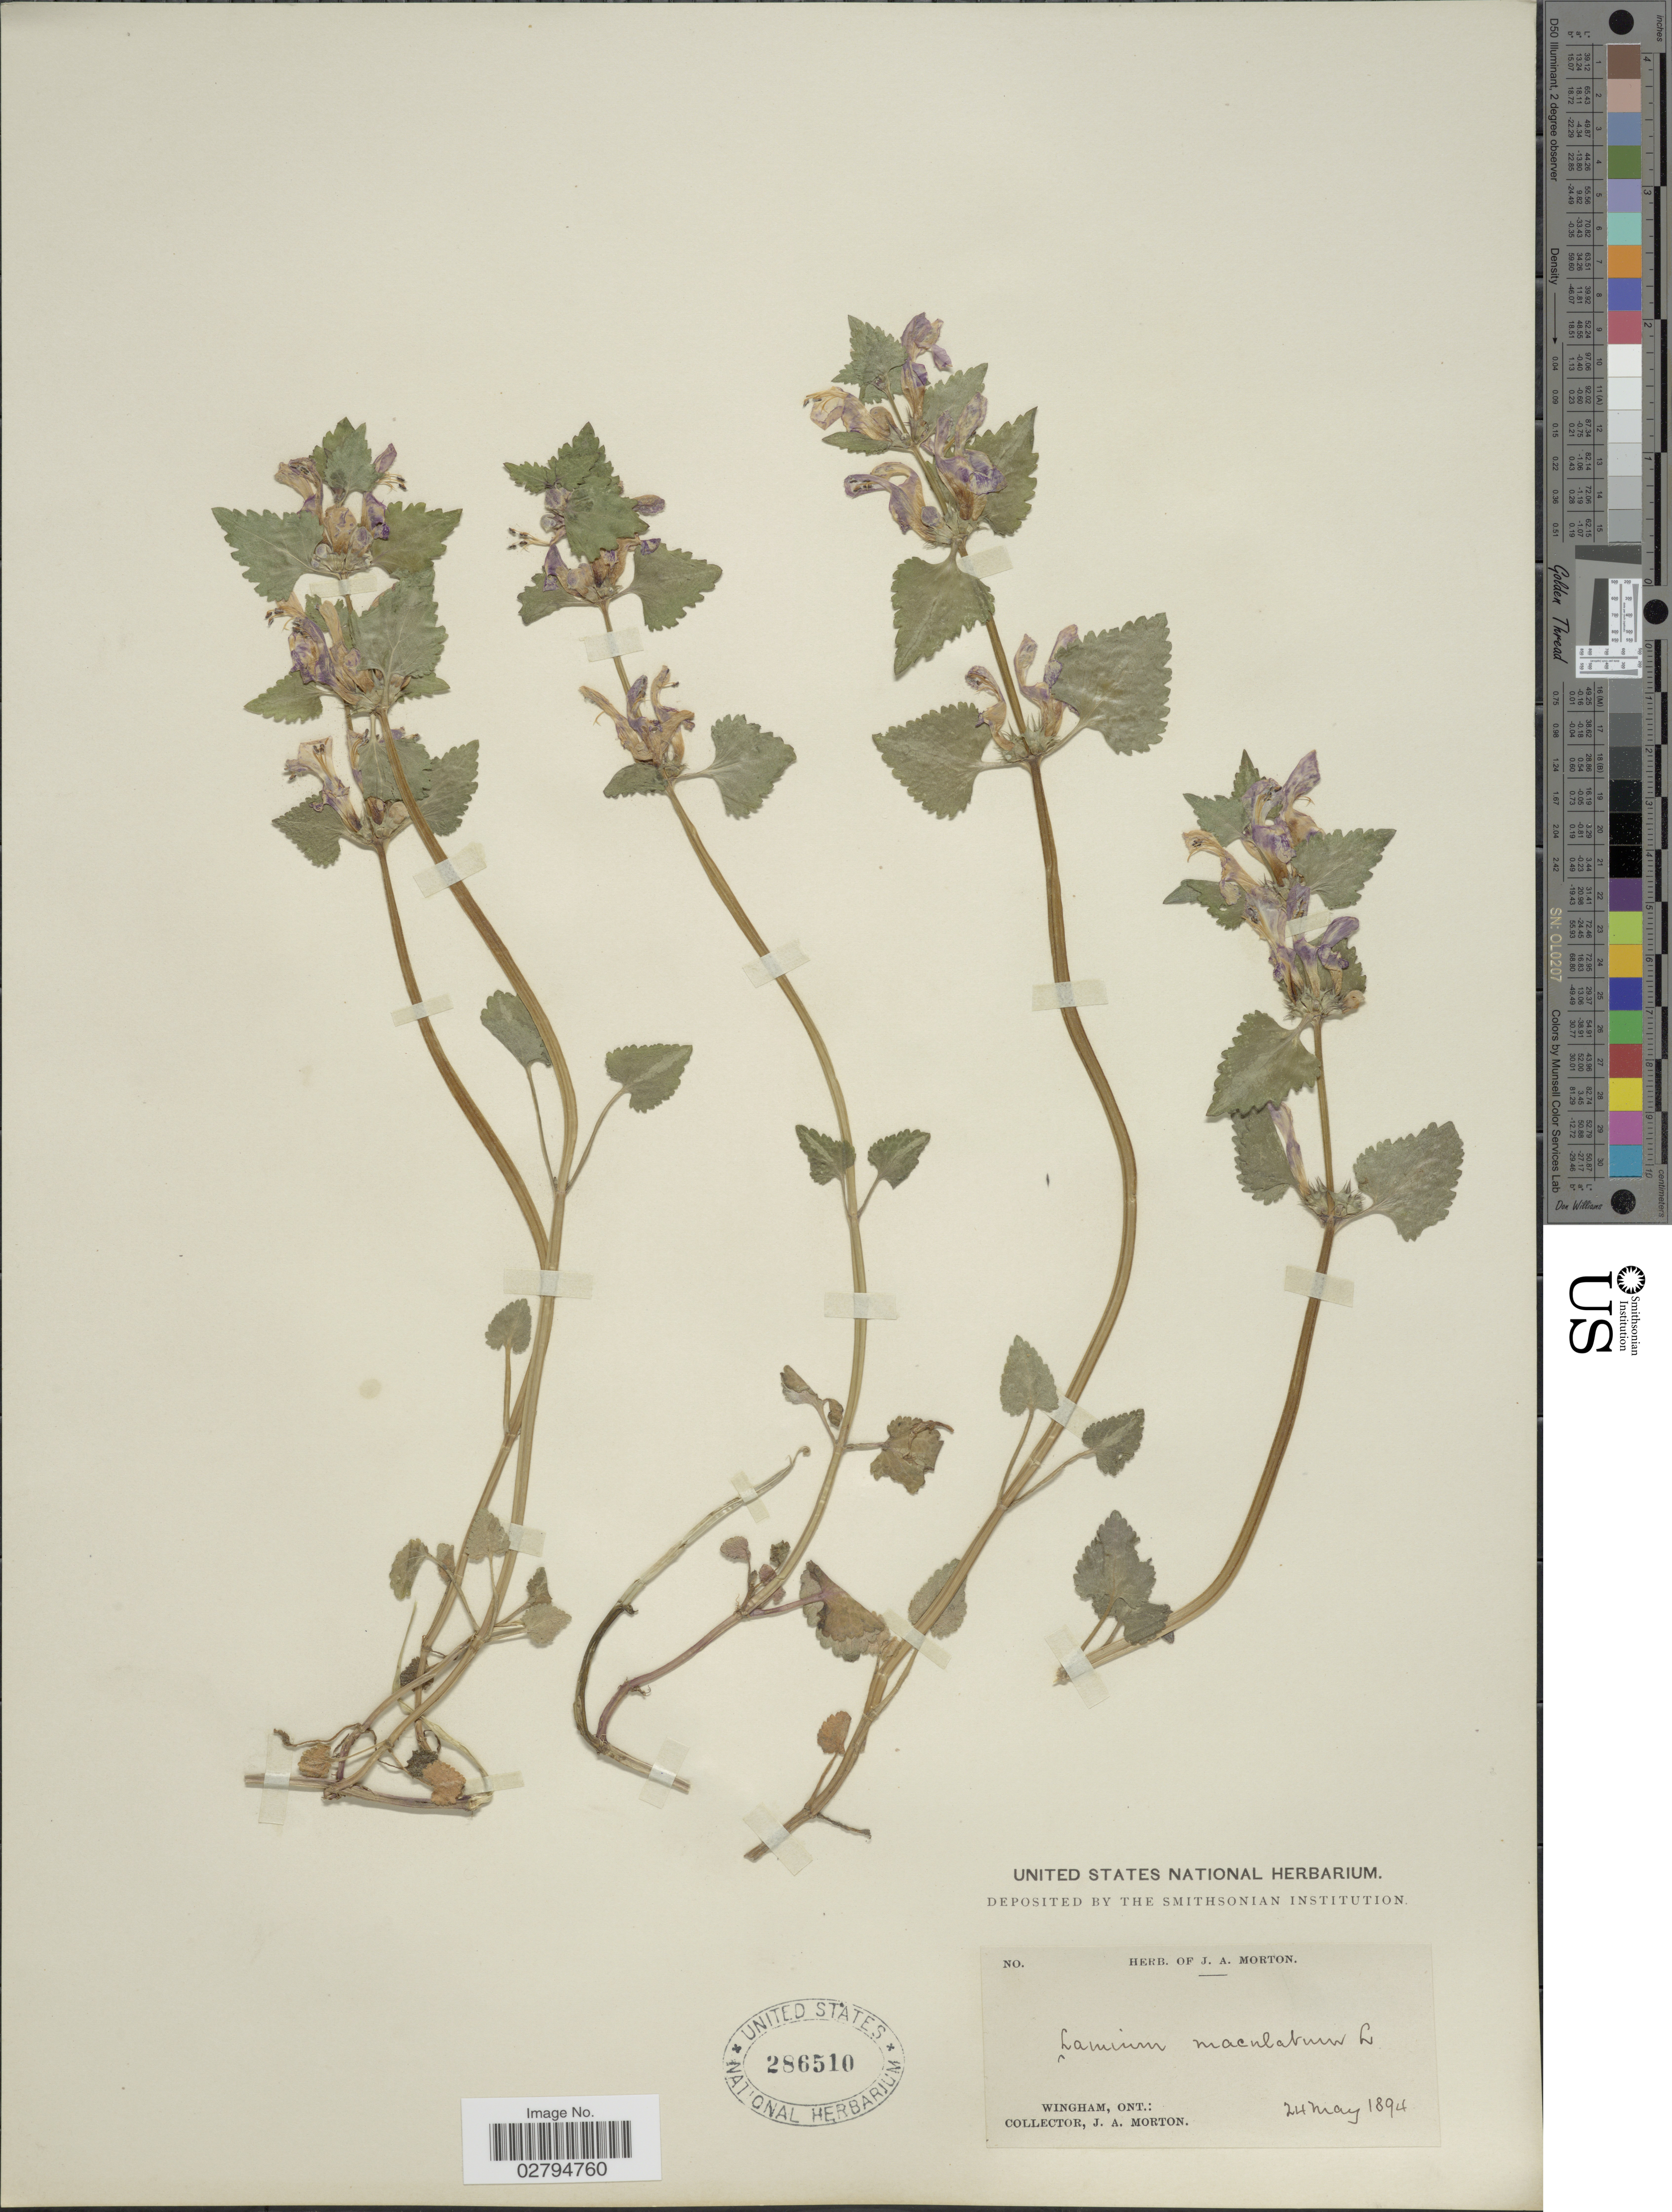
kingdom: Plantae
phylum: Tracheophyta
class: Magnoliopsida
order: Lamiales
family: Lamiaceae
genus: Lamium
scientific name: Lamium maculatum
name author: (L.) L.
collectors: J. A. Morton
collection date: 1894-05-24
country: Canada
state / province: Ontario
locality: Wingham.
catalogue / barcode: US 286510